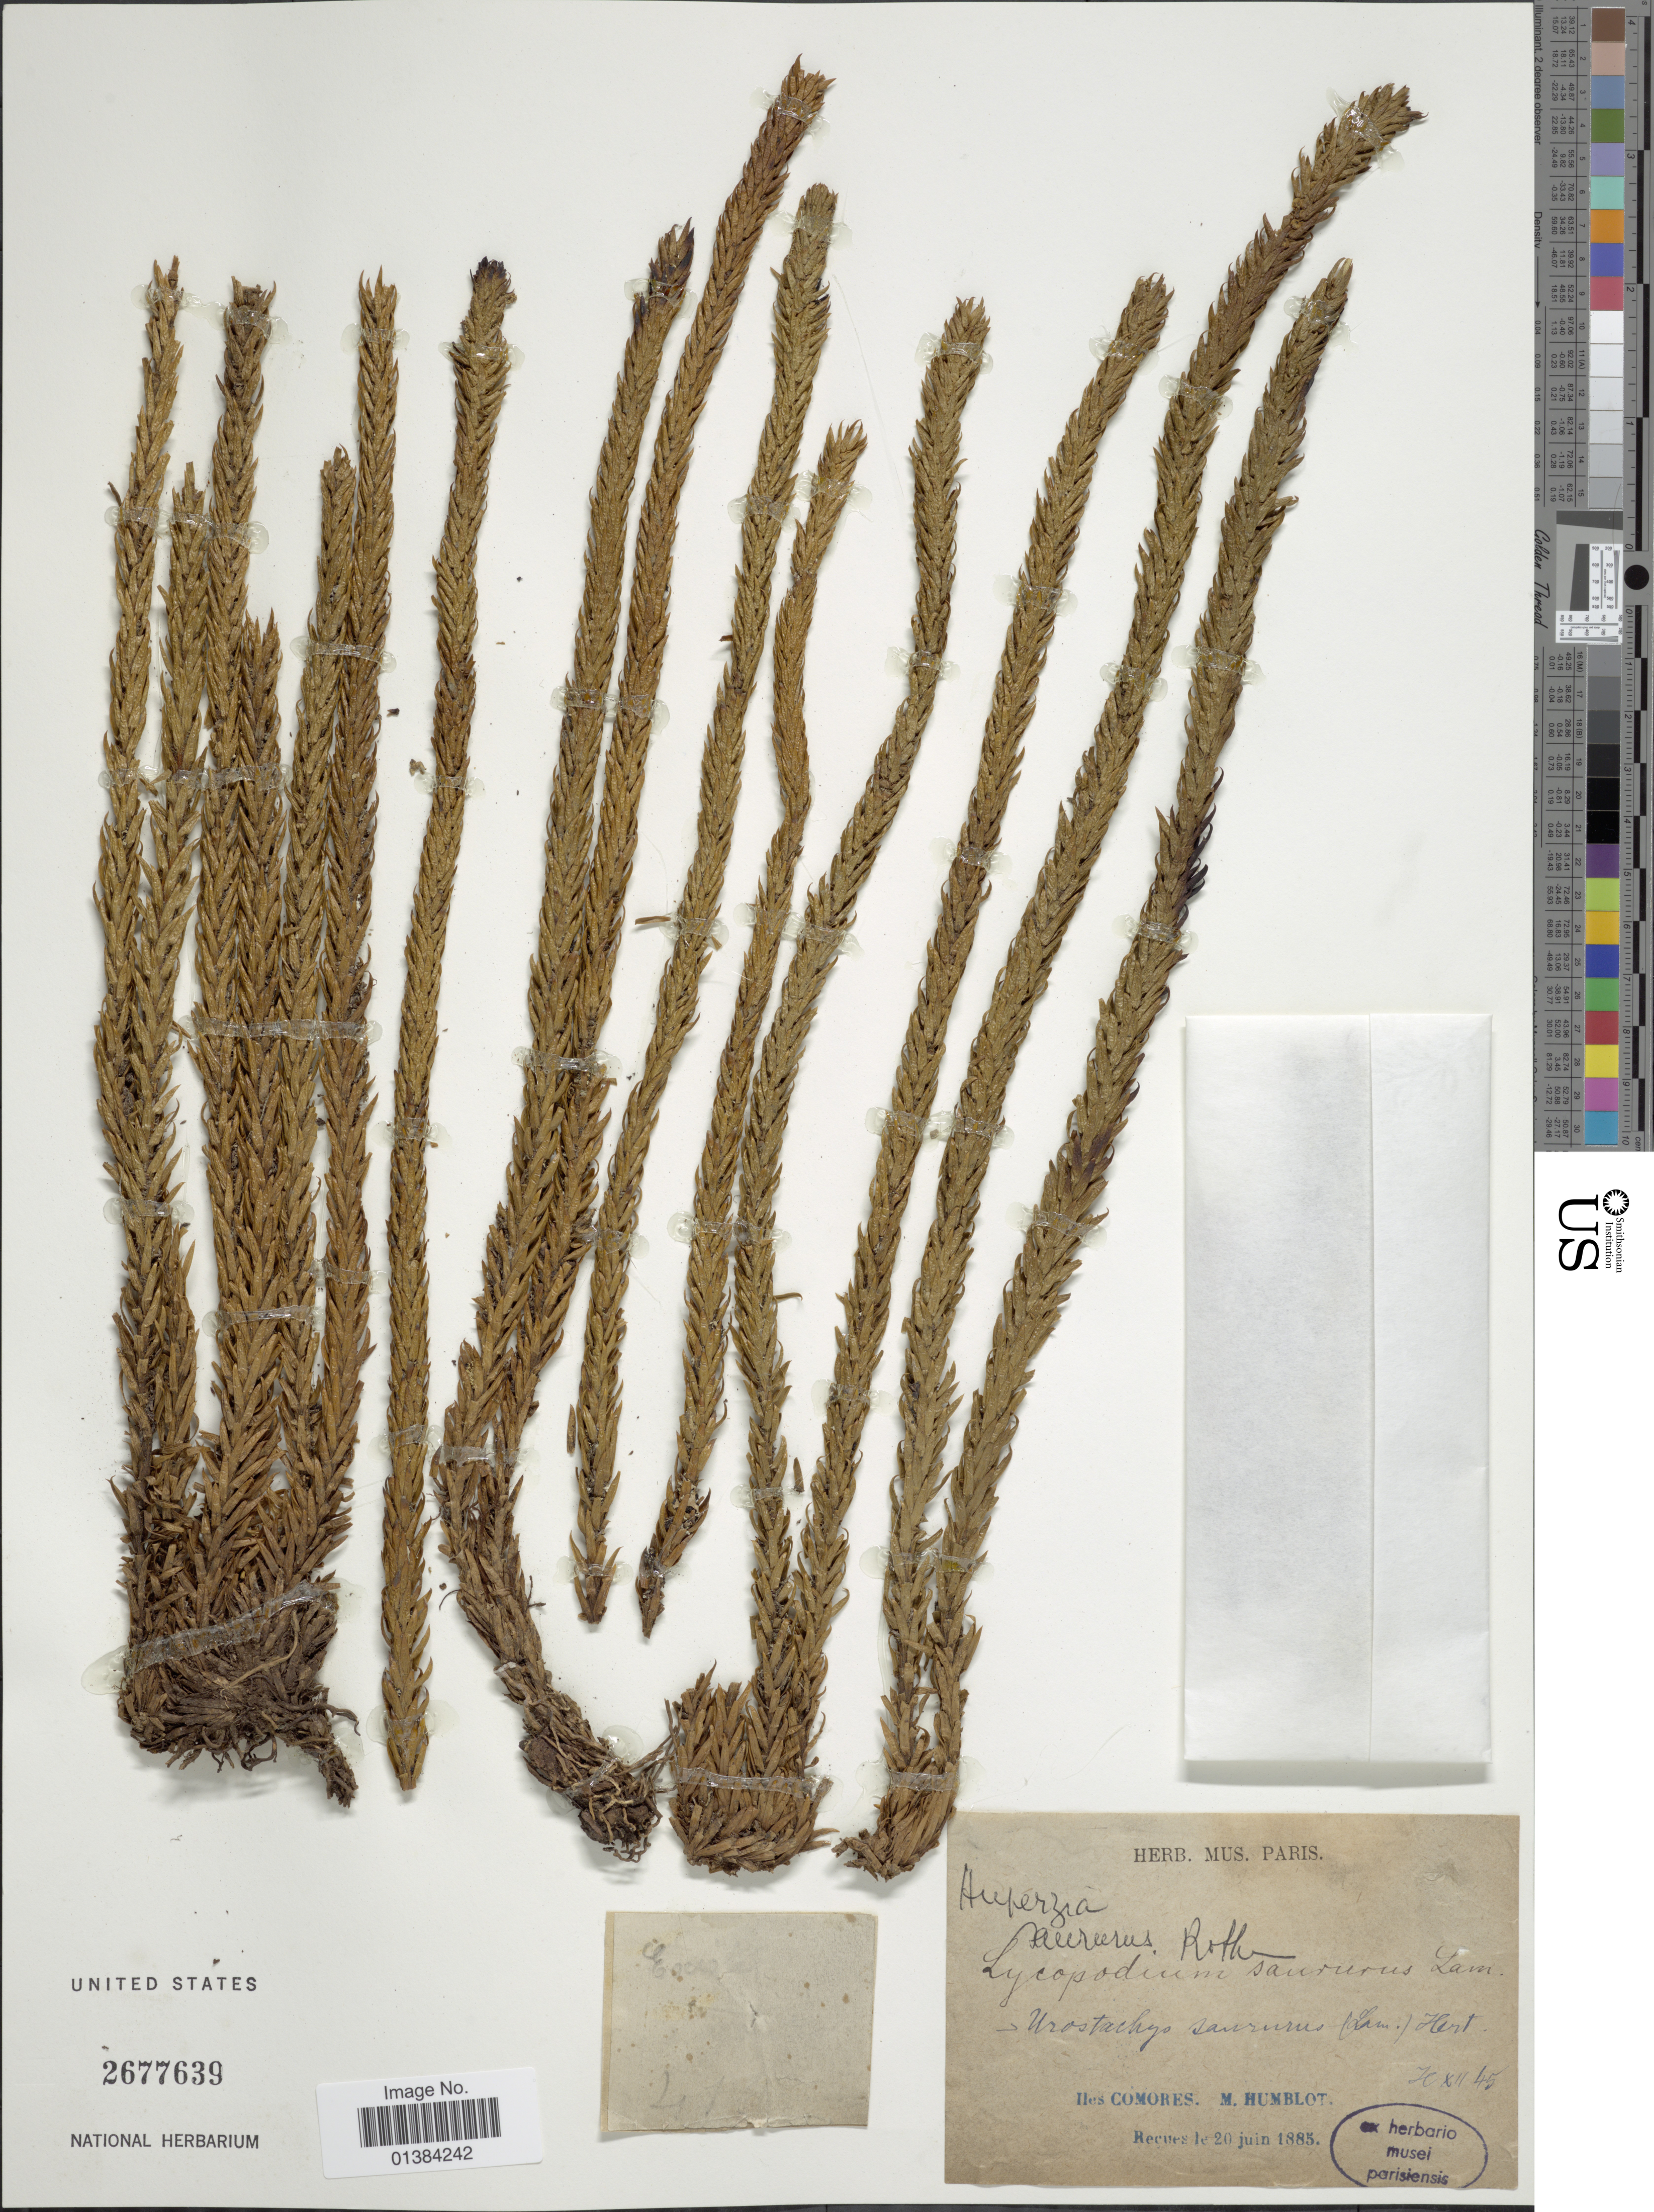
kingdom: Plantae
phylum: Tracheophyta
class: Lycopodiopsida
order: Lycopodiales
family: Lycopodiaceae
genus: Phlegmariurus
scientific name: Phlegmariurus saururus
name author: (Lam.) B. Øllg.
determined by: Field, A. R.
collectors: M. Humblot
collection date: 1885-06-20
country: Comoros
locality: Iles Comores.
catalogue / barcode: US 2677639